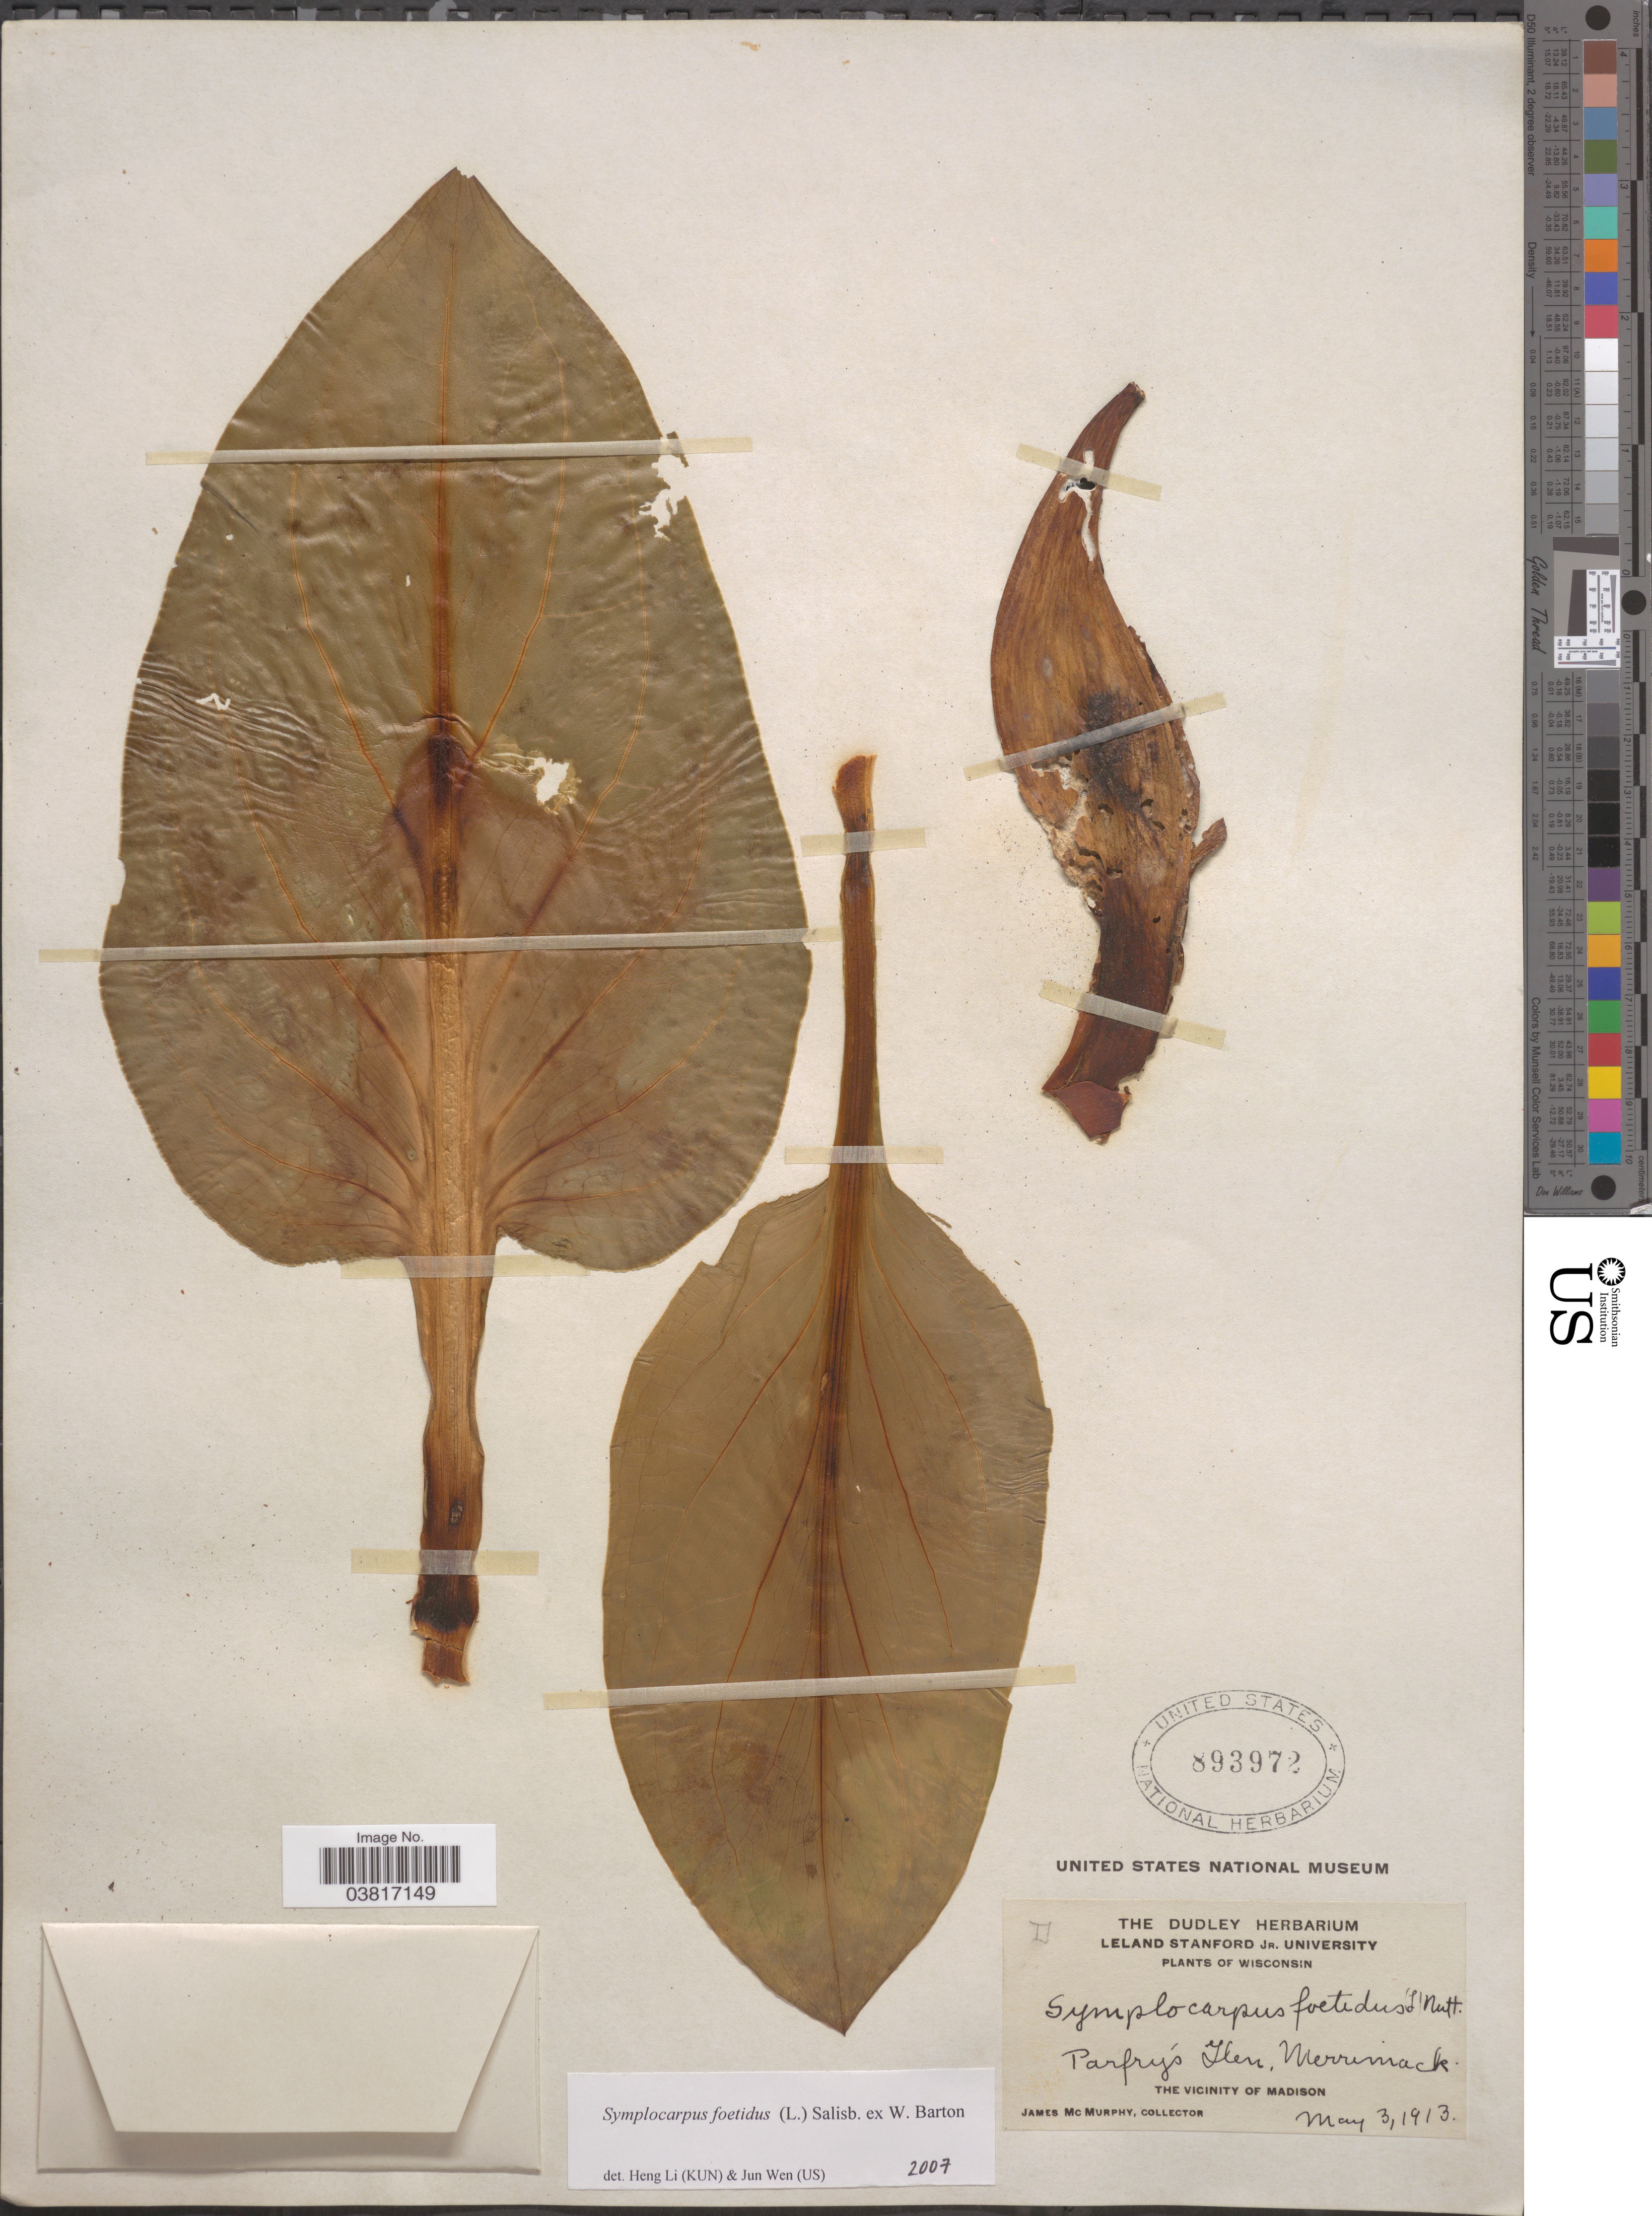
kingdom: Plantae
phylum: Tracheophyta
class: Liliopsida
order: Alismatales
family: Araceae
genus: Symplocarpus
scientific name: Symplocarpus foetidus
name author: (L.) W. Salisb. ex W.P.C. Barton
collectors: J. McMurphy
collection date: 1913-05-03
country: United States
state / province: Wisconsin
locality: Parfrys Glen. Merrimack. The vicinity of Madison.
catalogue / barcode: US 893972